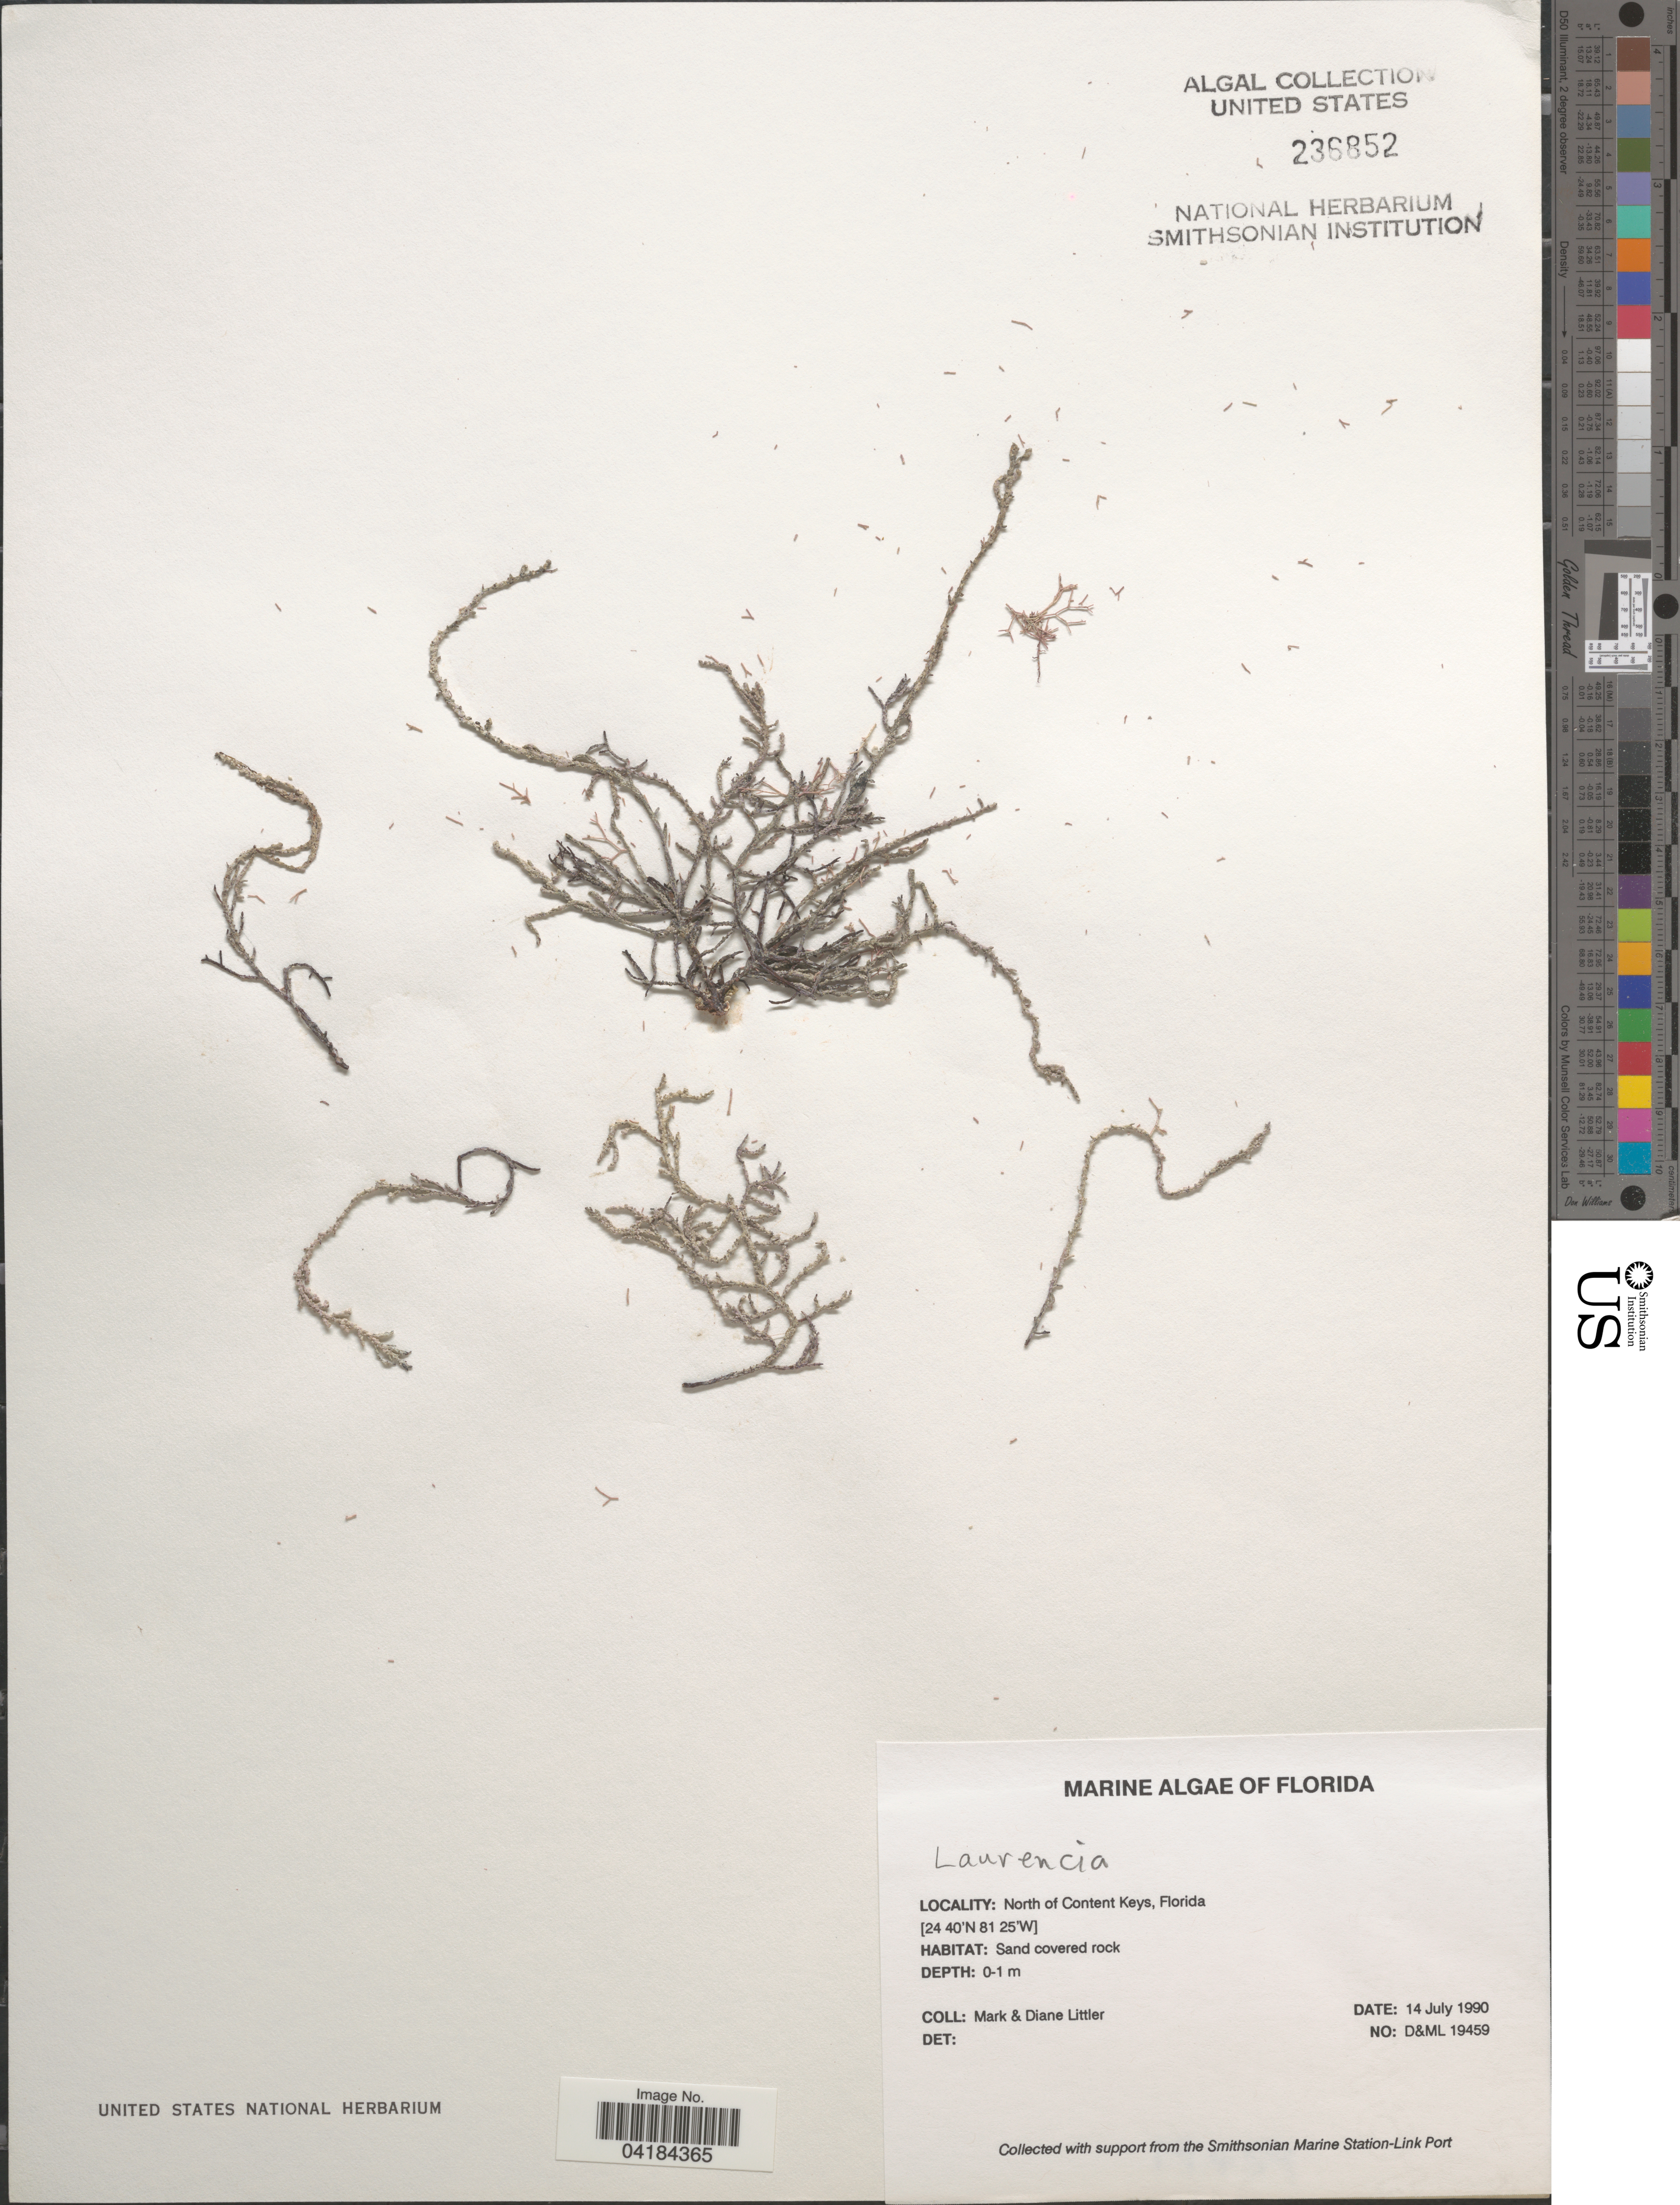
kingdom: Plantae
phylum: Rhodophyta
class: Florideophyceae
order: Ceramiales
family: Rhodomelaceae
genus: Laurencia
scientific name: Laurencia sp.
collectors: M. M. Littler & D. S. Littler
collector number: D&ML19459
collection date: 1990-07-14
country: United States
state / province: Florida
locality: North of Content Keys.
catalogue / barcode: US 236852